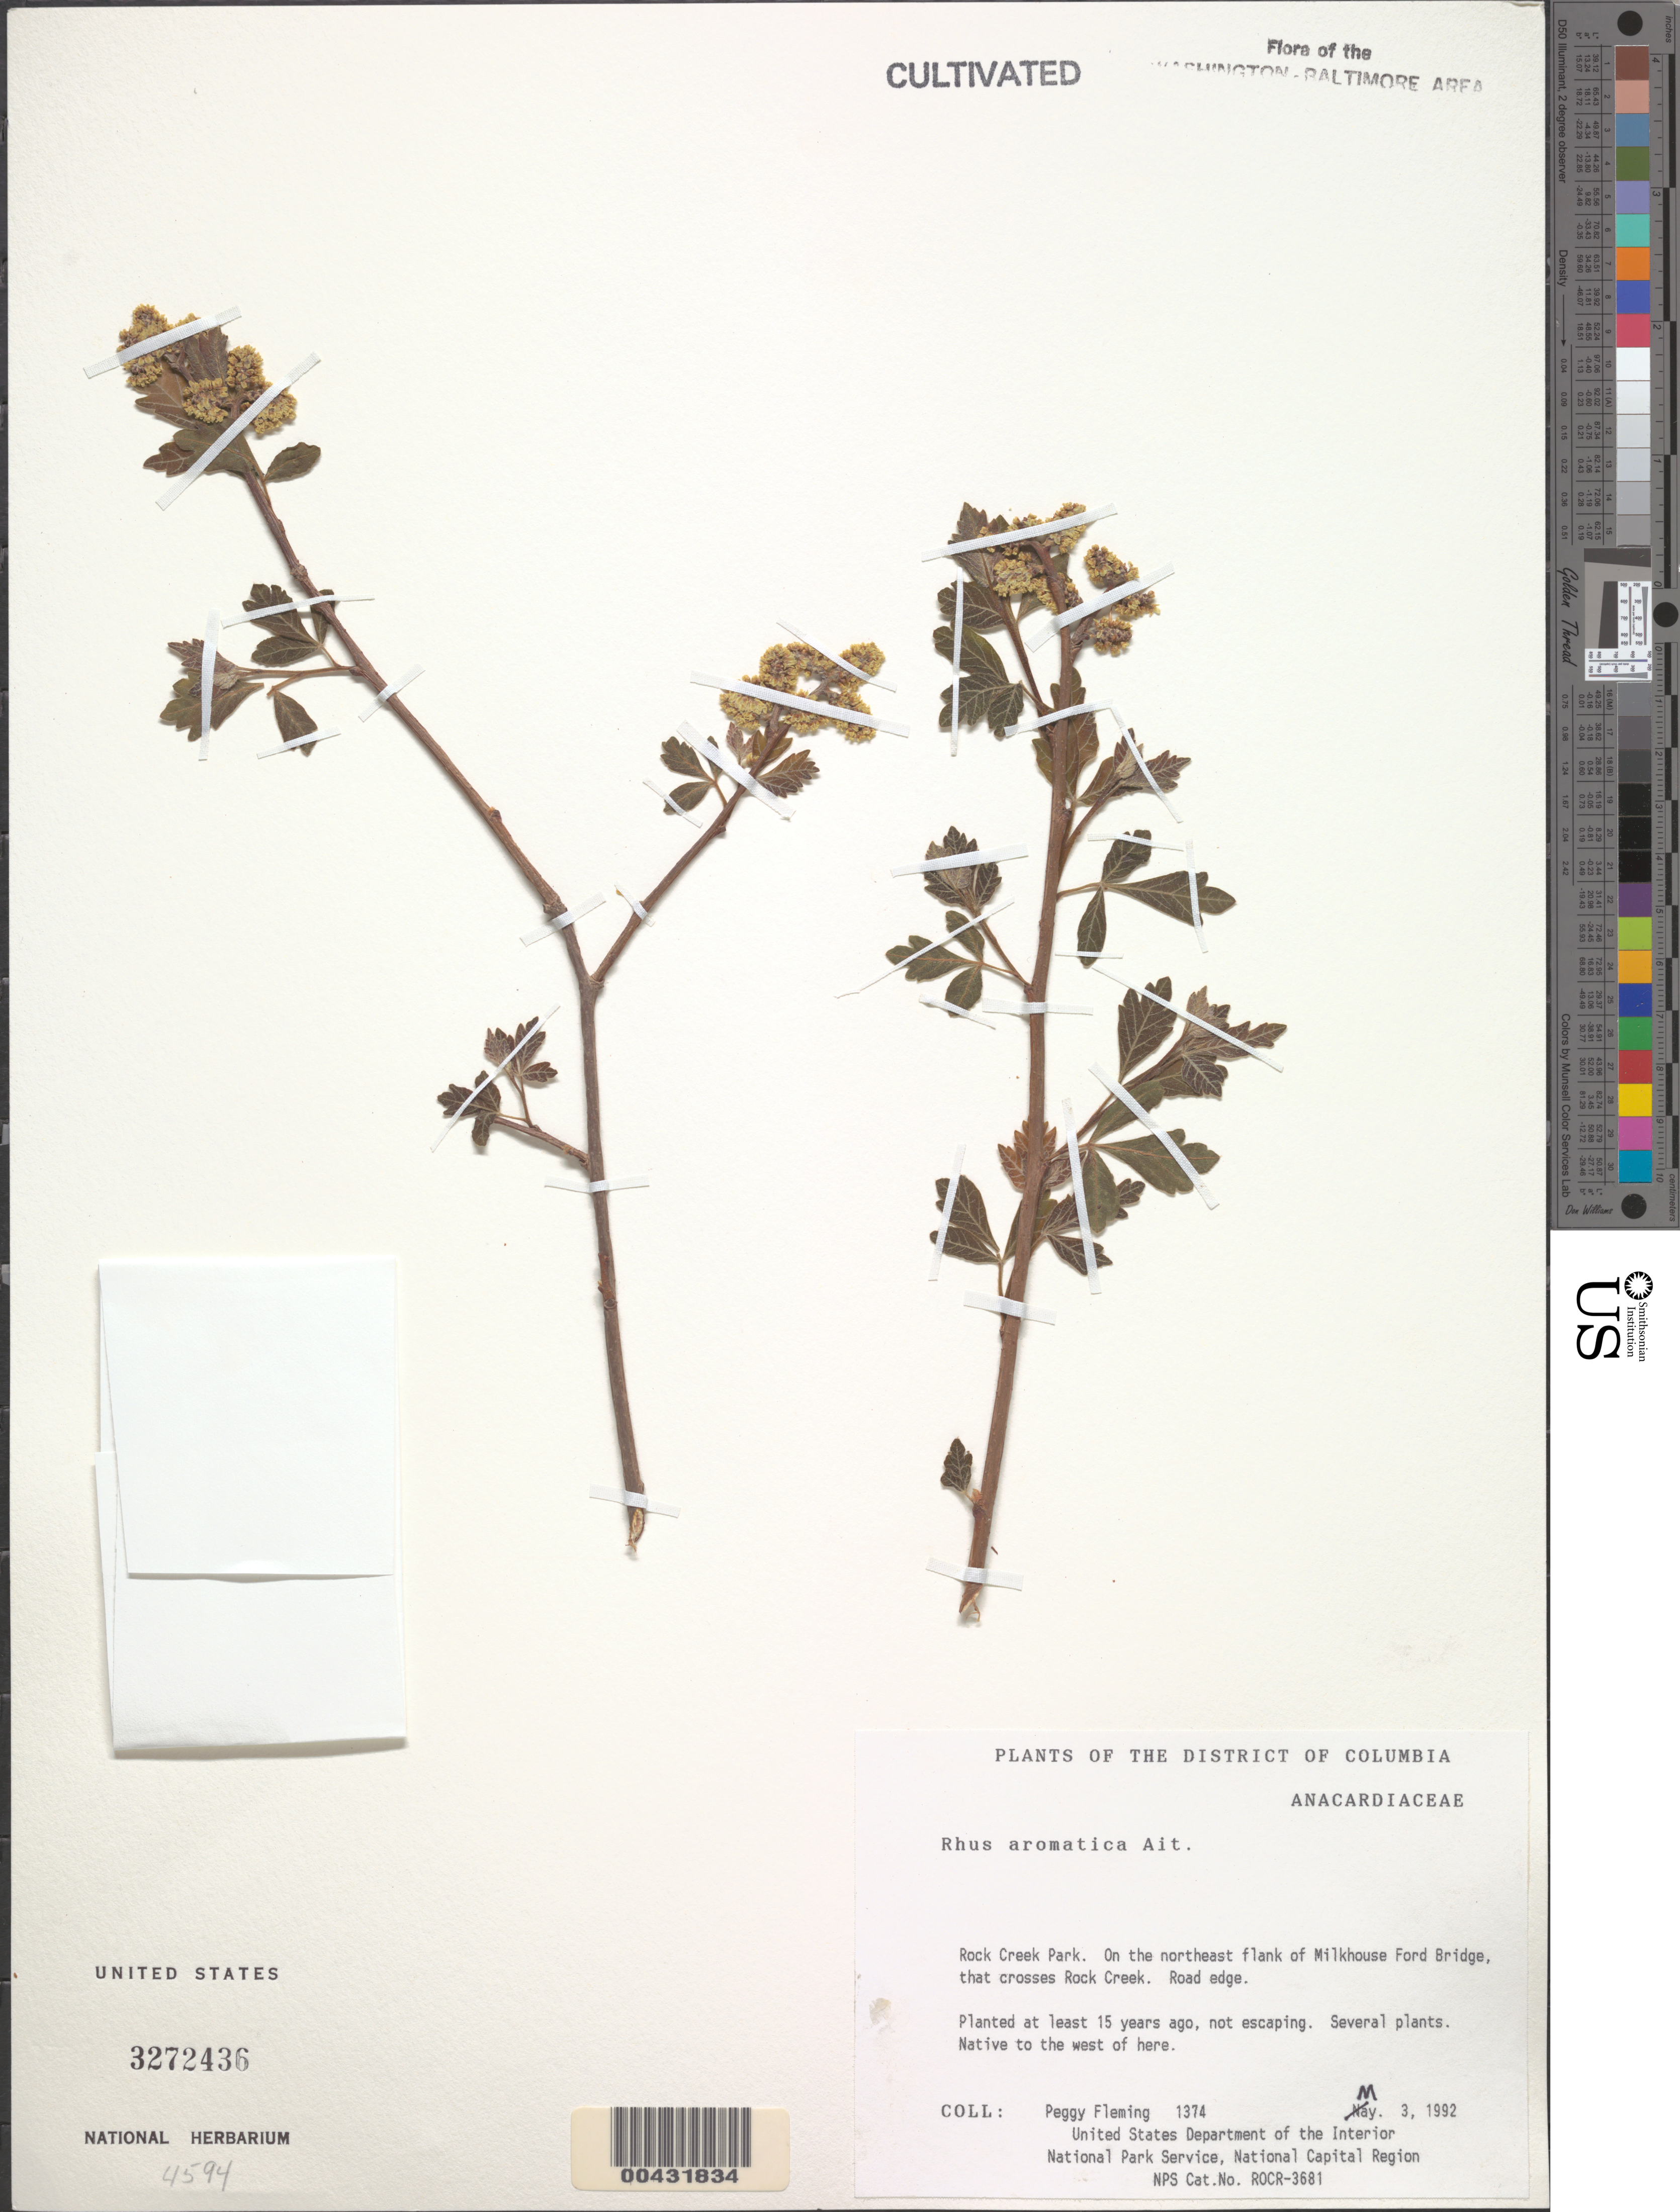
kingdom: Plantae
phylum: Tracheophyta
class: Magnoliopsida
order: Sapindales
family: Anacardiaceae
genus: Rhus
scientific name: Rhus aromatica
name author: Aiton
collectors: P. Fleming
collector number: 1374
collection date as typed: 03 May 1992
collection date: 1992-05-03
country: United States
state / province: District of Columbia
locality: Rock Creek Park, NE flank of Milkhouse Ford Bridge Rock Creek Park & vicinity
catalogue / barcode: US 3272436